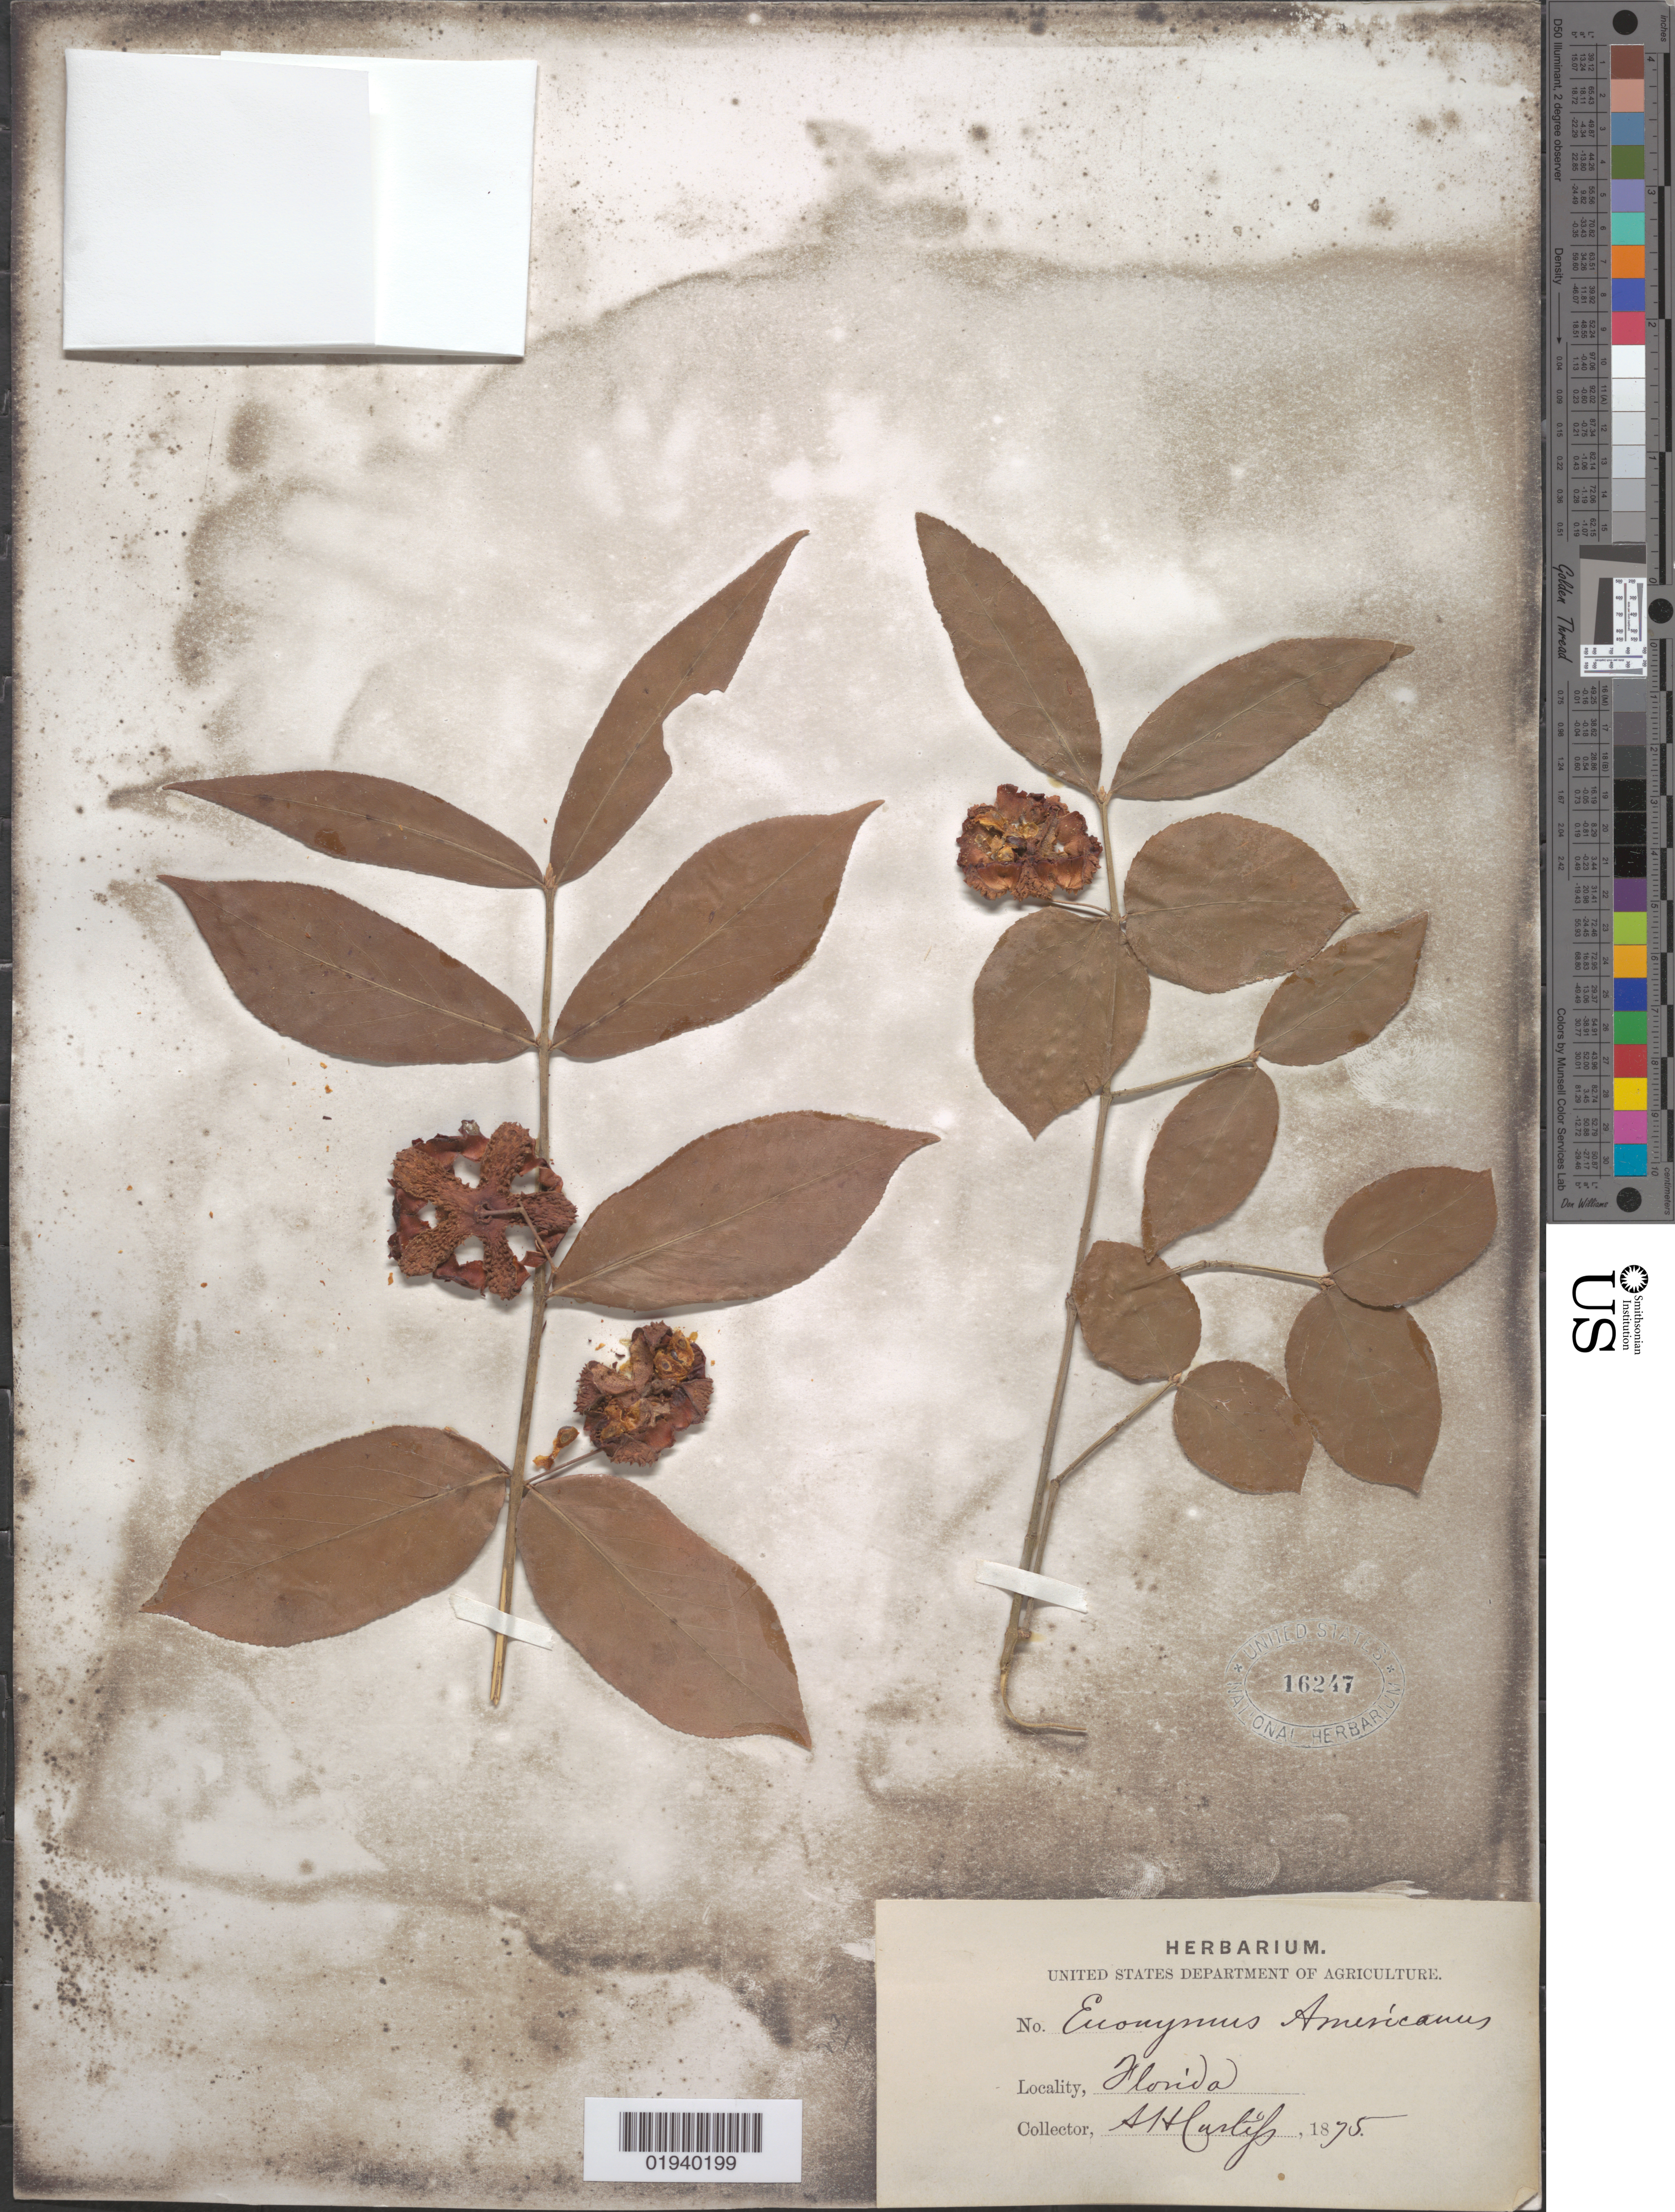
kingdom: Plantae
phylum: Tracheophyta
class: Magnoliopsida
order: Celastrales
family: Celastraceae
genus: Euonymus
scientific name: Euonymus americanus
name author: L.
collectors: A. H. Curtiss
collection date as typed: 1875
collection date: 1875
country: United States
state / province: Florida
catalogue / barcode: US 16247